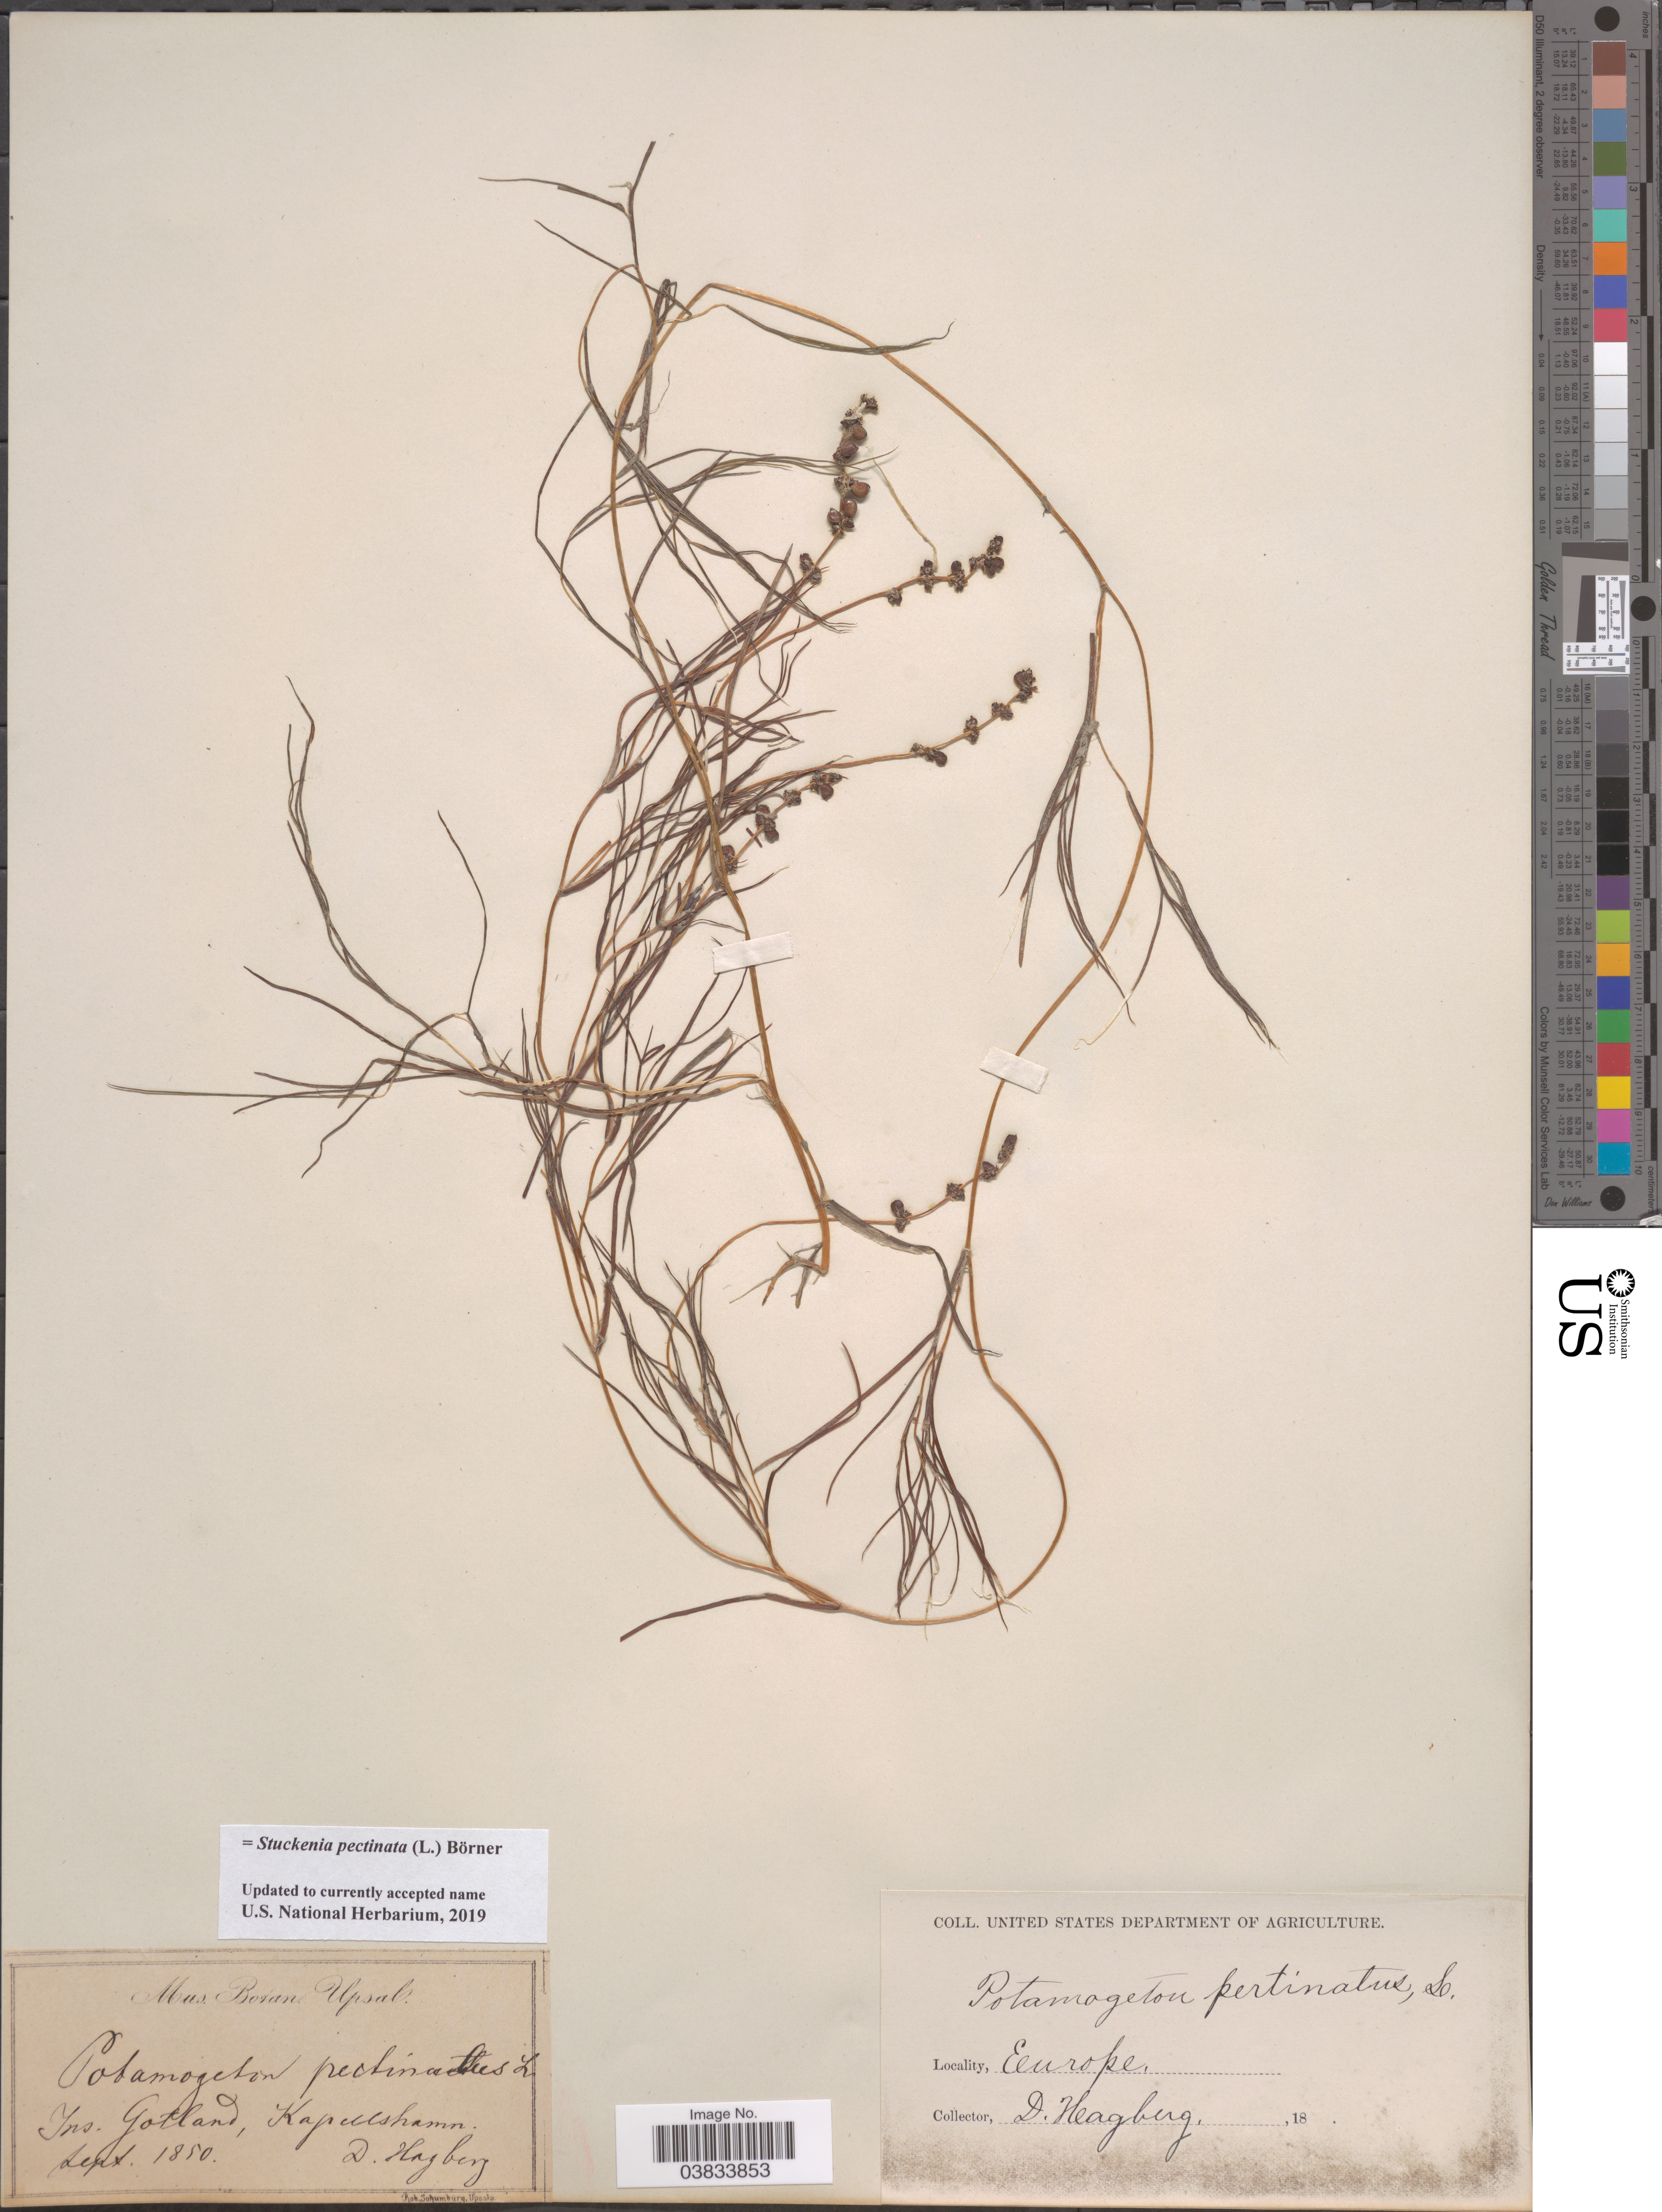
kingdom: Plantae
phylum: Tracheophyta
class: Liliopsida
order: Alismatales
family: Potamogetonaceae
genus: Stuckenia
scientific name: Stuckenia pectinata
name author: (L.) Börner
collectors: D. Högberg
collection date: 1850-09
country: Sweden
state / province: Gotland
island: Gotland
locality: Ins. Gotland, Kapelshamn.